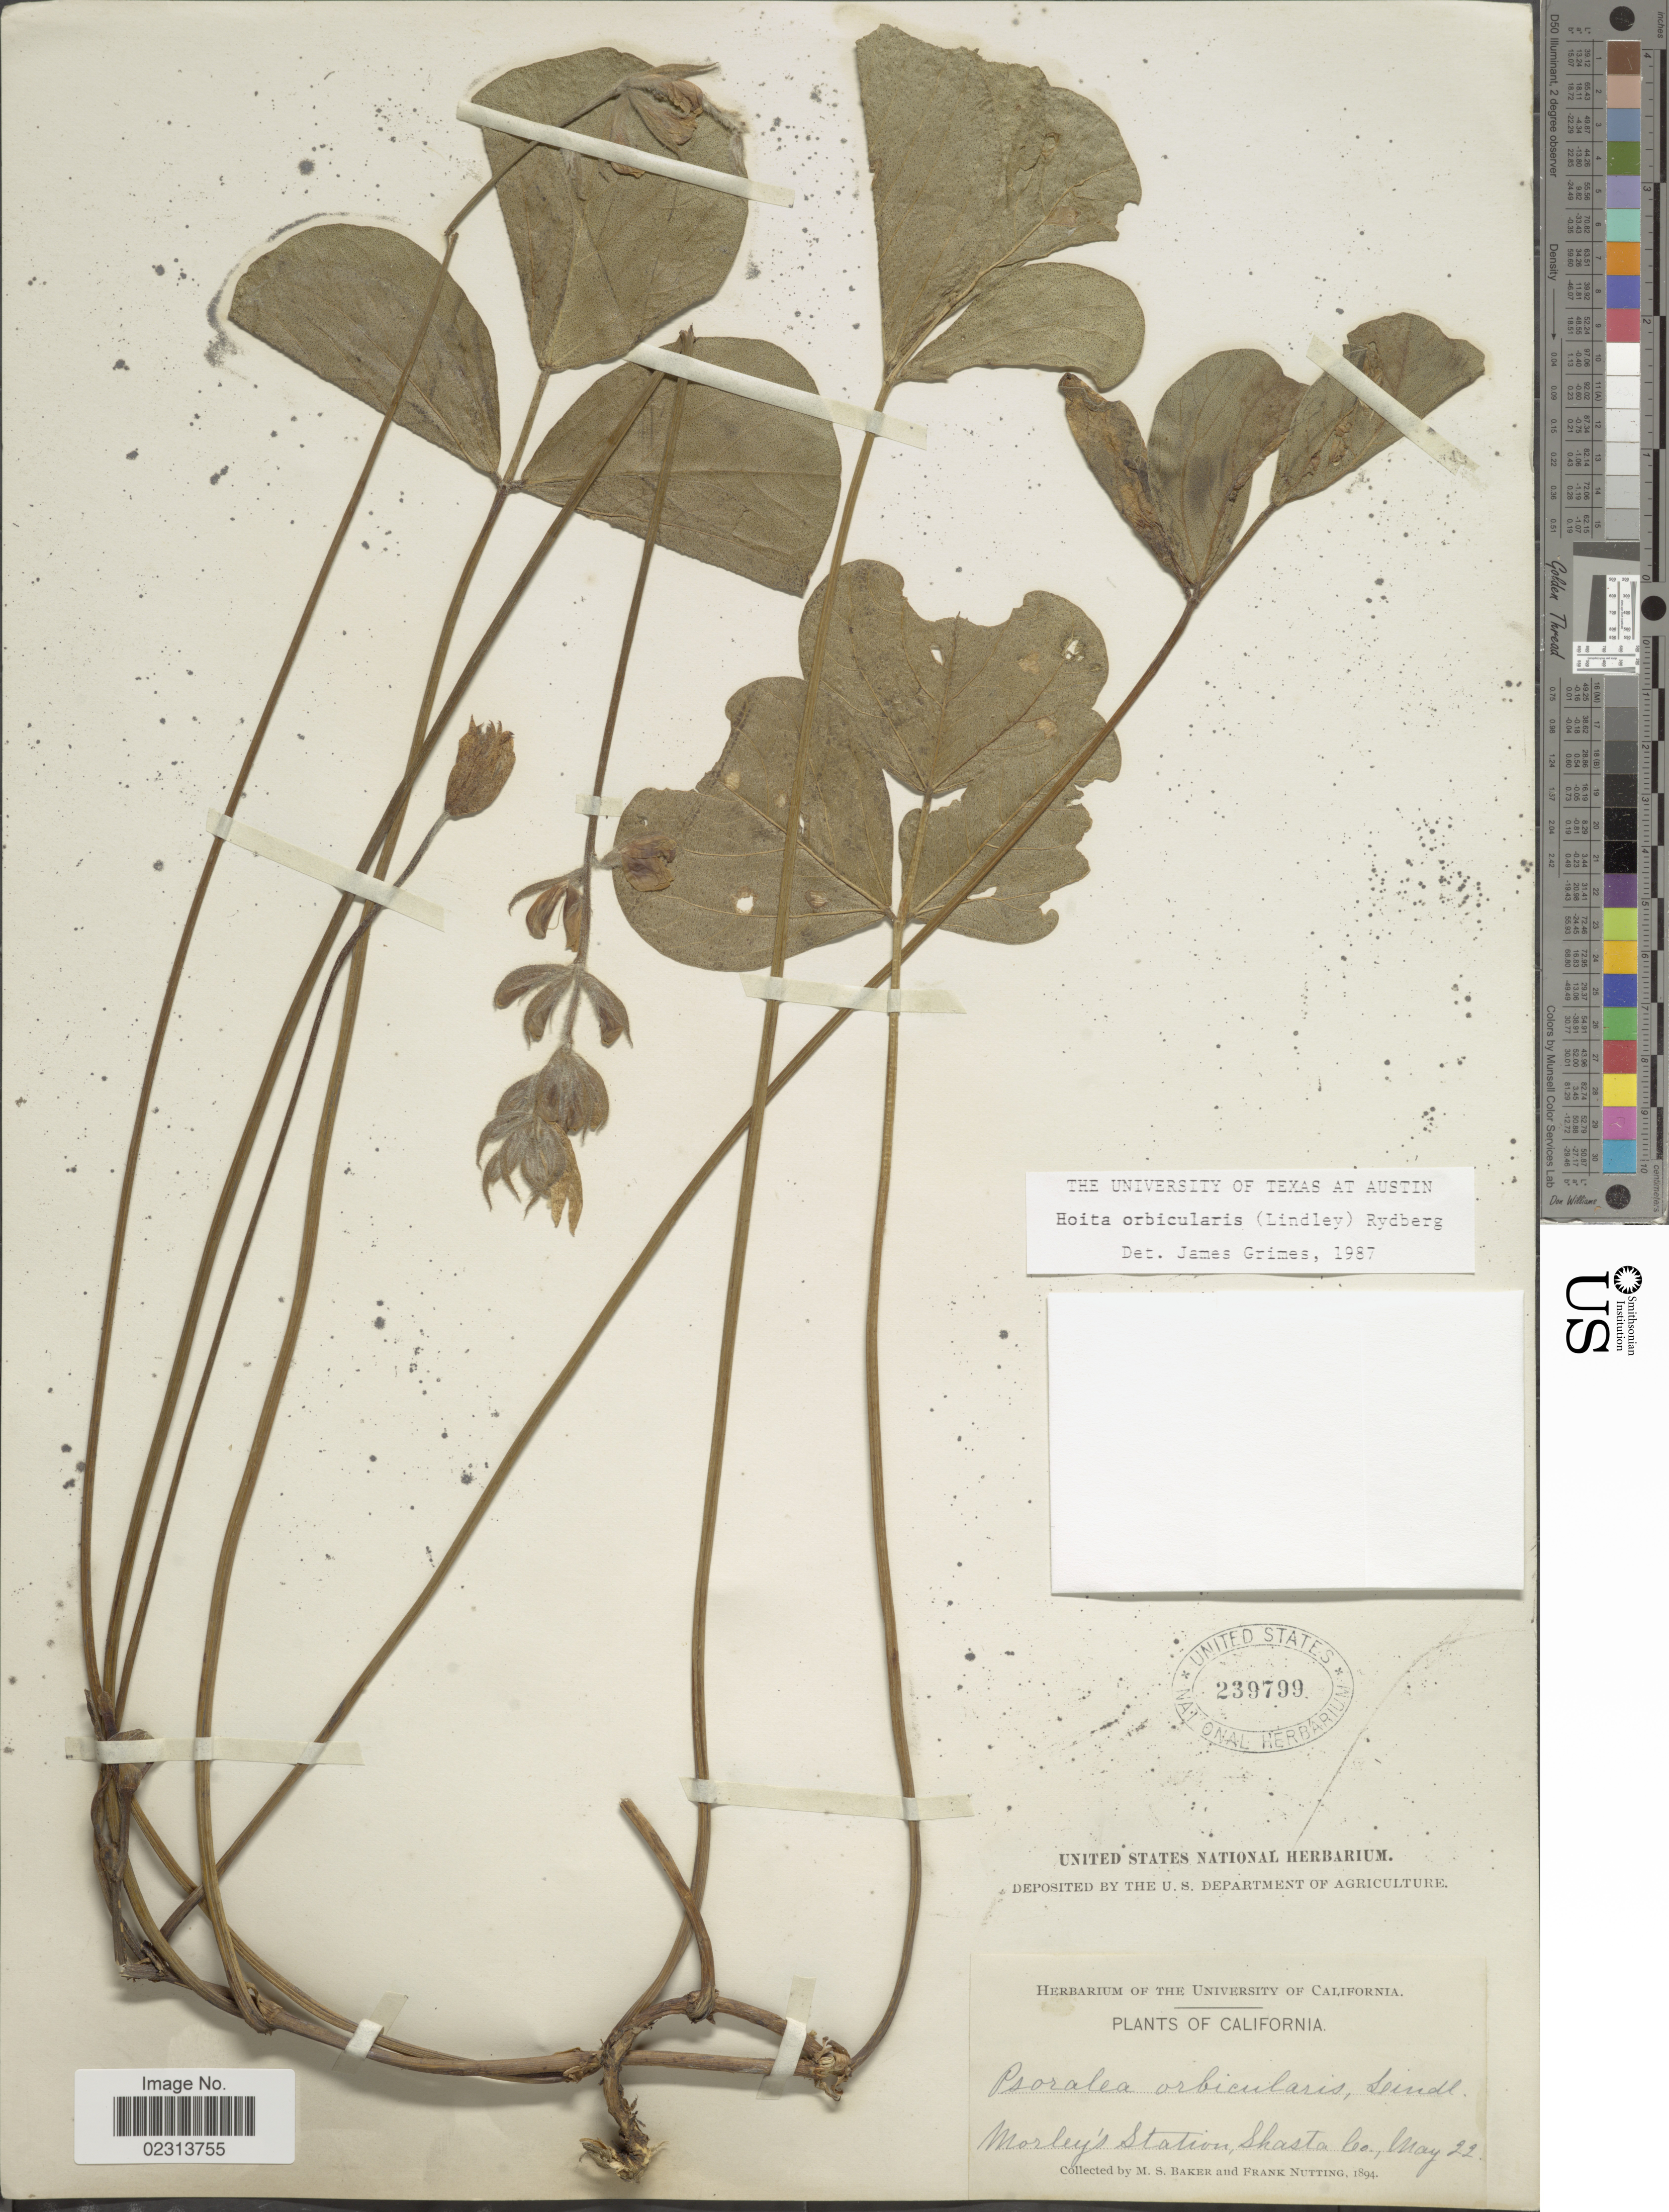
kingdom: Plantae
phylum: Tracheophyta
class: Magnoliopsida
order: Fabales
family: Fabaceae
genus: Hoita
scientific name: Hoita orbicularis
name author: (Lindl.) Rydb.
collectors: M. S. Baker & F. Nutting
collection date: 1894-05-22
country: United States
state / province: California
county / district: Shasta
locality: Morley's Station, Shasta Co.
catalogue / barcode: US 239799